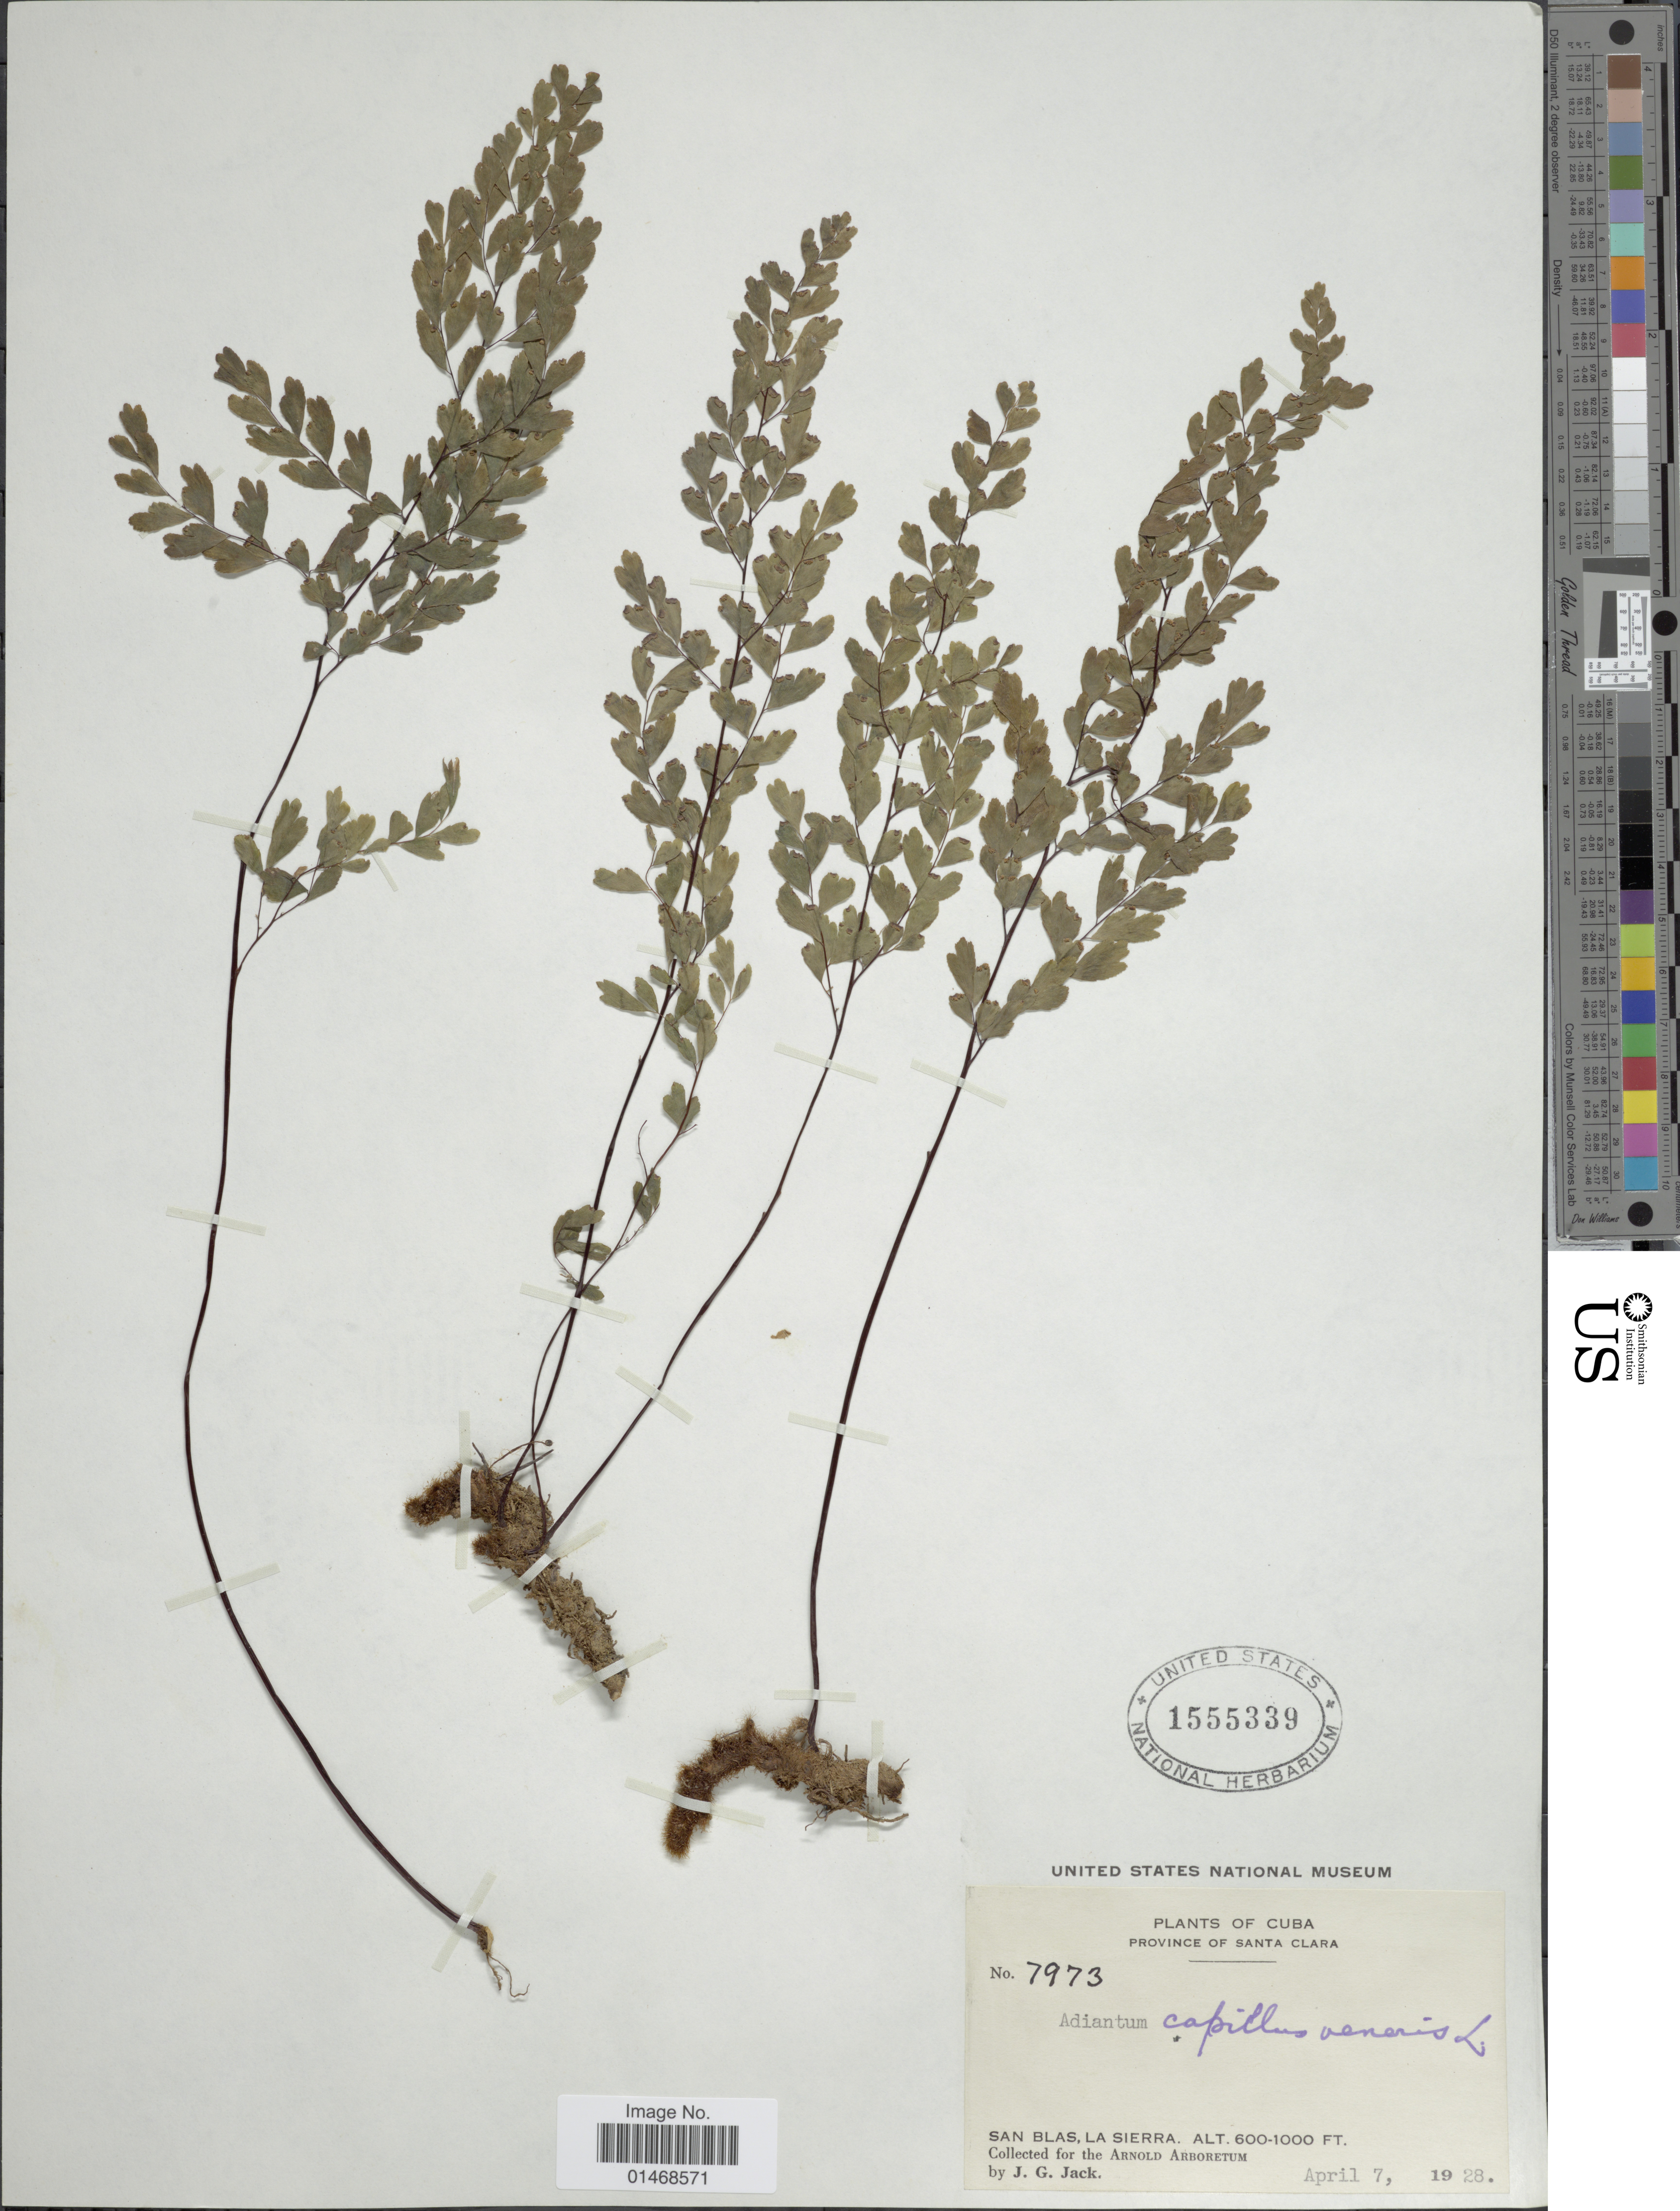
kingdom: Plantae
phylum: Tracheophyta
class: Polypodiopsida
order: Polypodiales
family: Pteridaceae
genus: Adiantum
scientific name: Adiantum capillus-veneris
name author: L.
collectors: J. G. Jack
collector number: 7973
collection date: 1928-04-07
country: Cuba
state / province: Las Villas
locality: Province of Santa Clara, San Blas, La Sierra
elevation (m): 183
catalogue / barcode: US 1555339